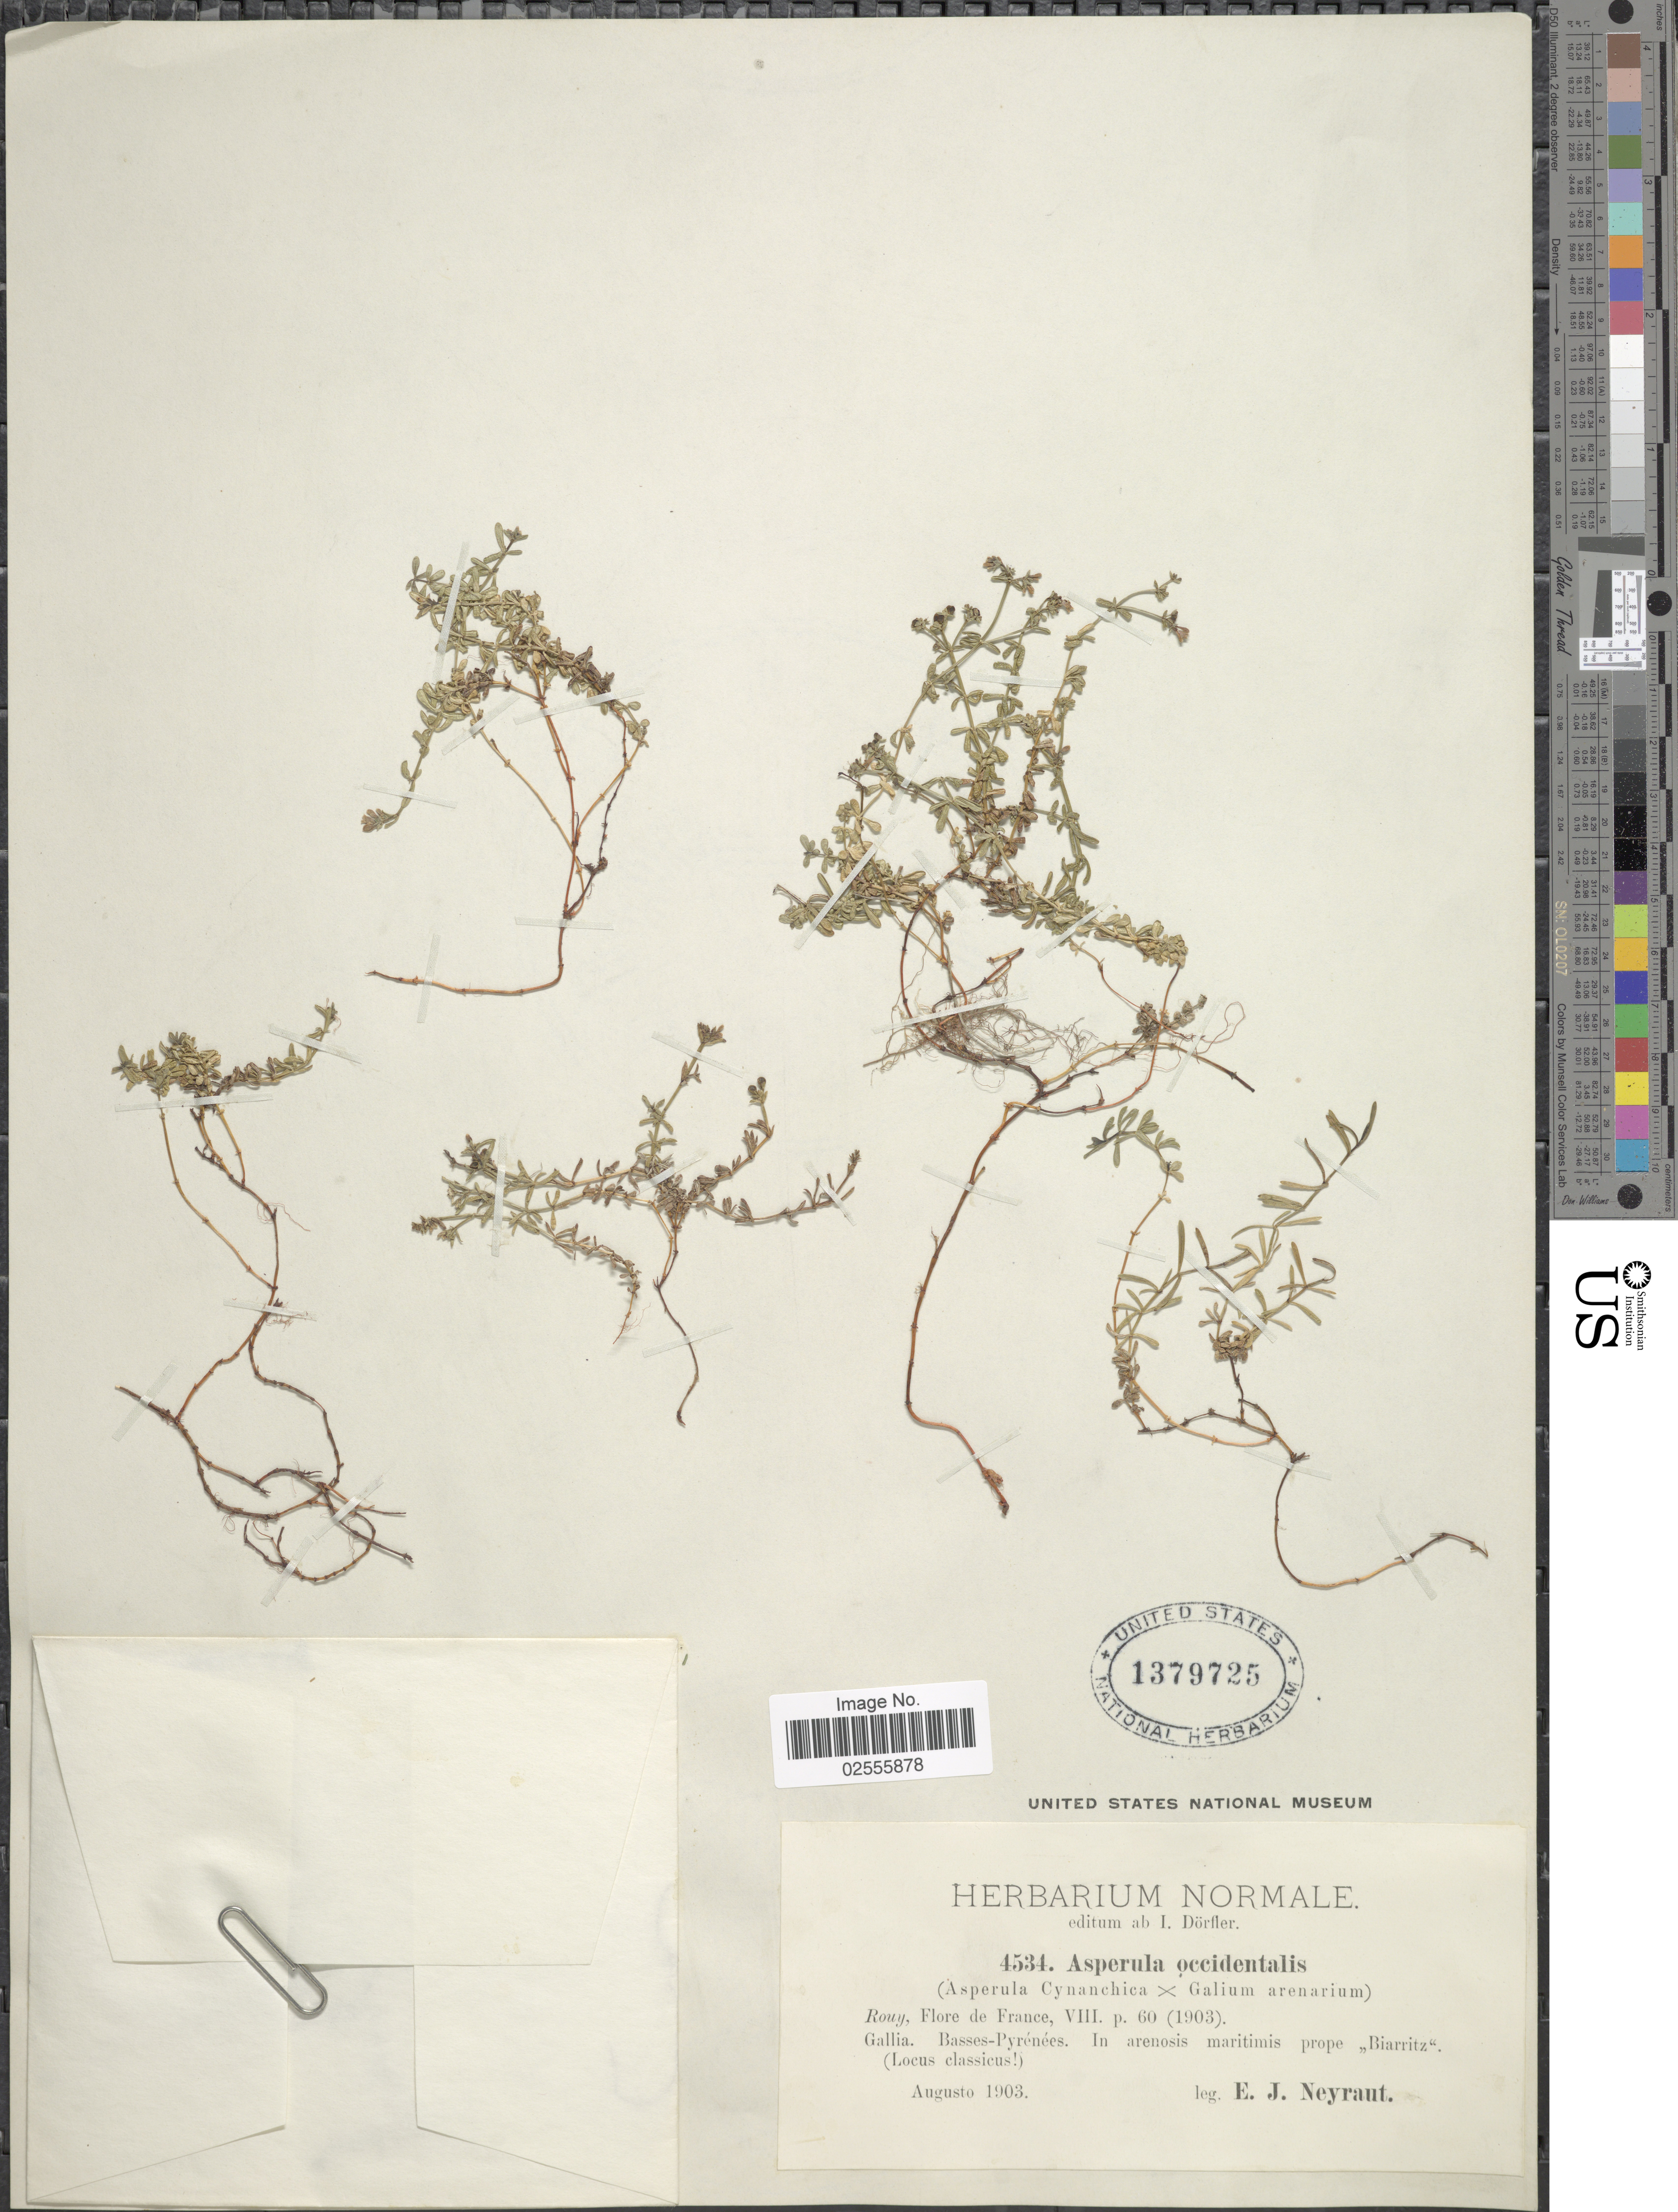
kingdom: Plantae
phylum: Tracheophyta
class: Magnoliopsida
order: Gentianales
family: Rubiaceae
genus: Asperula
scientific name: Asperula occidentalis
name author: Rouy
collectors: E. Neyraut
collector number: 4534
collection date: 1903-08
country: France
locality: Rouy [unsure placement], Gallia, Basses-Pyrenees, in arenosis maritinis prope "Biarritz"(Locus classicus [illegible text]).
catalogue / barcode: US 1379725